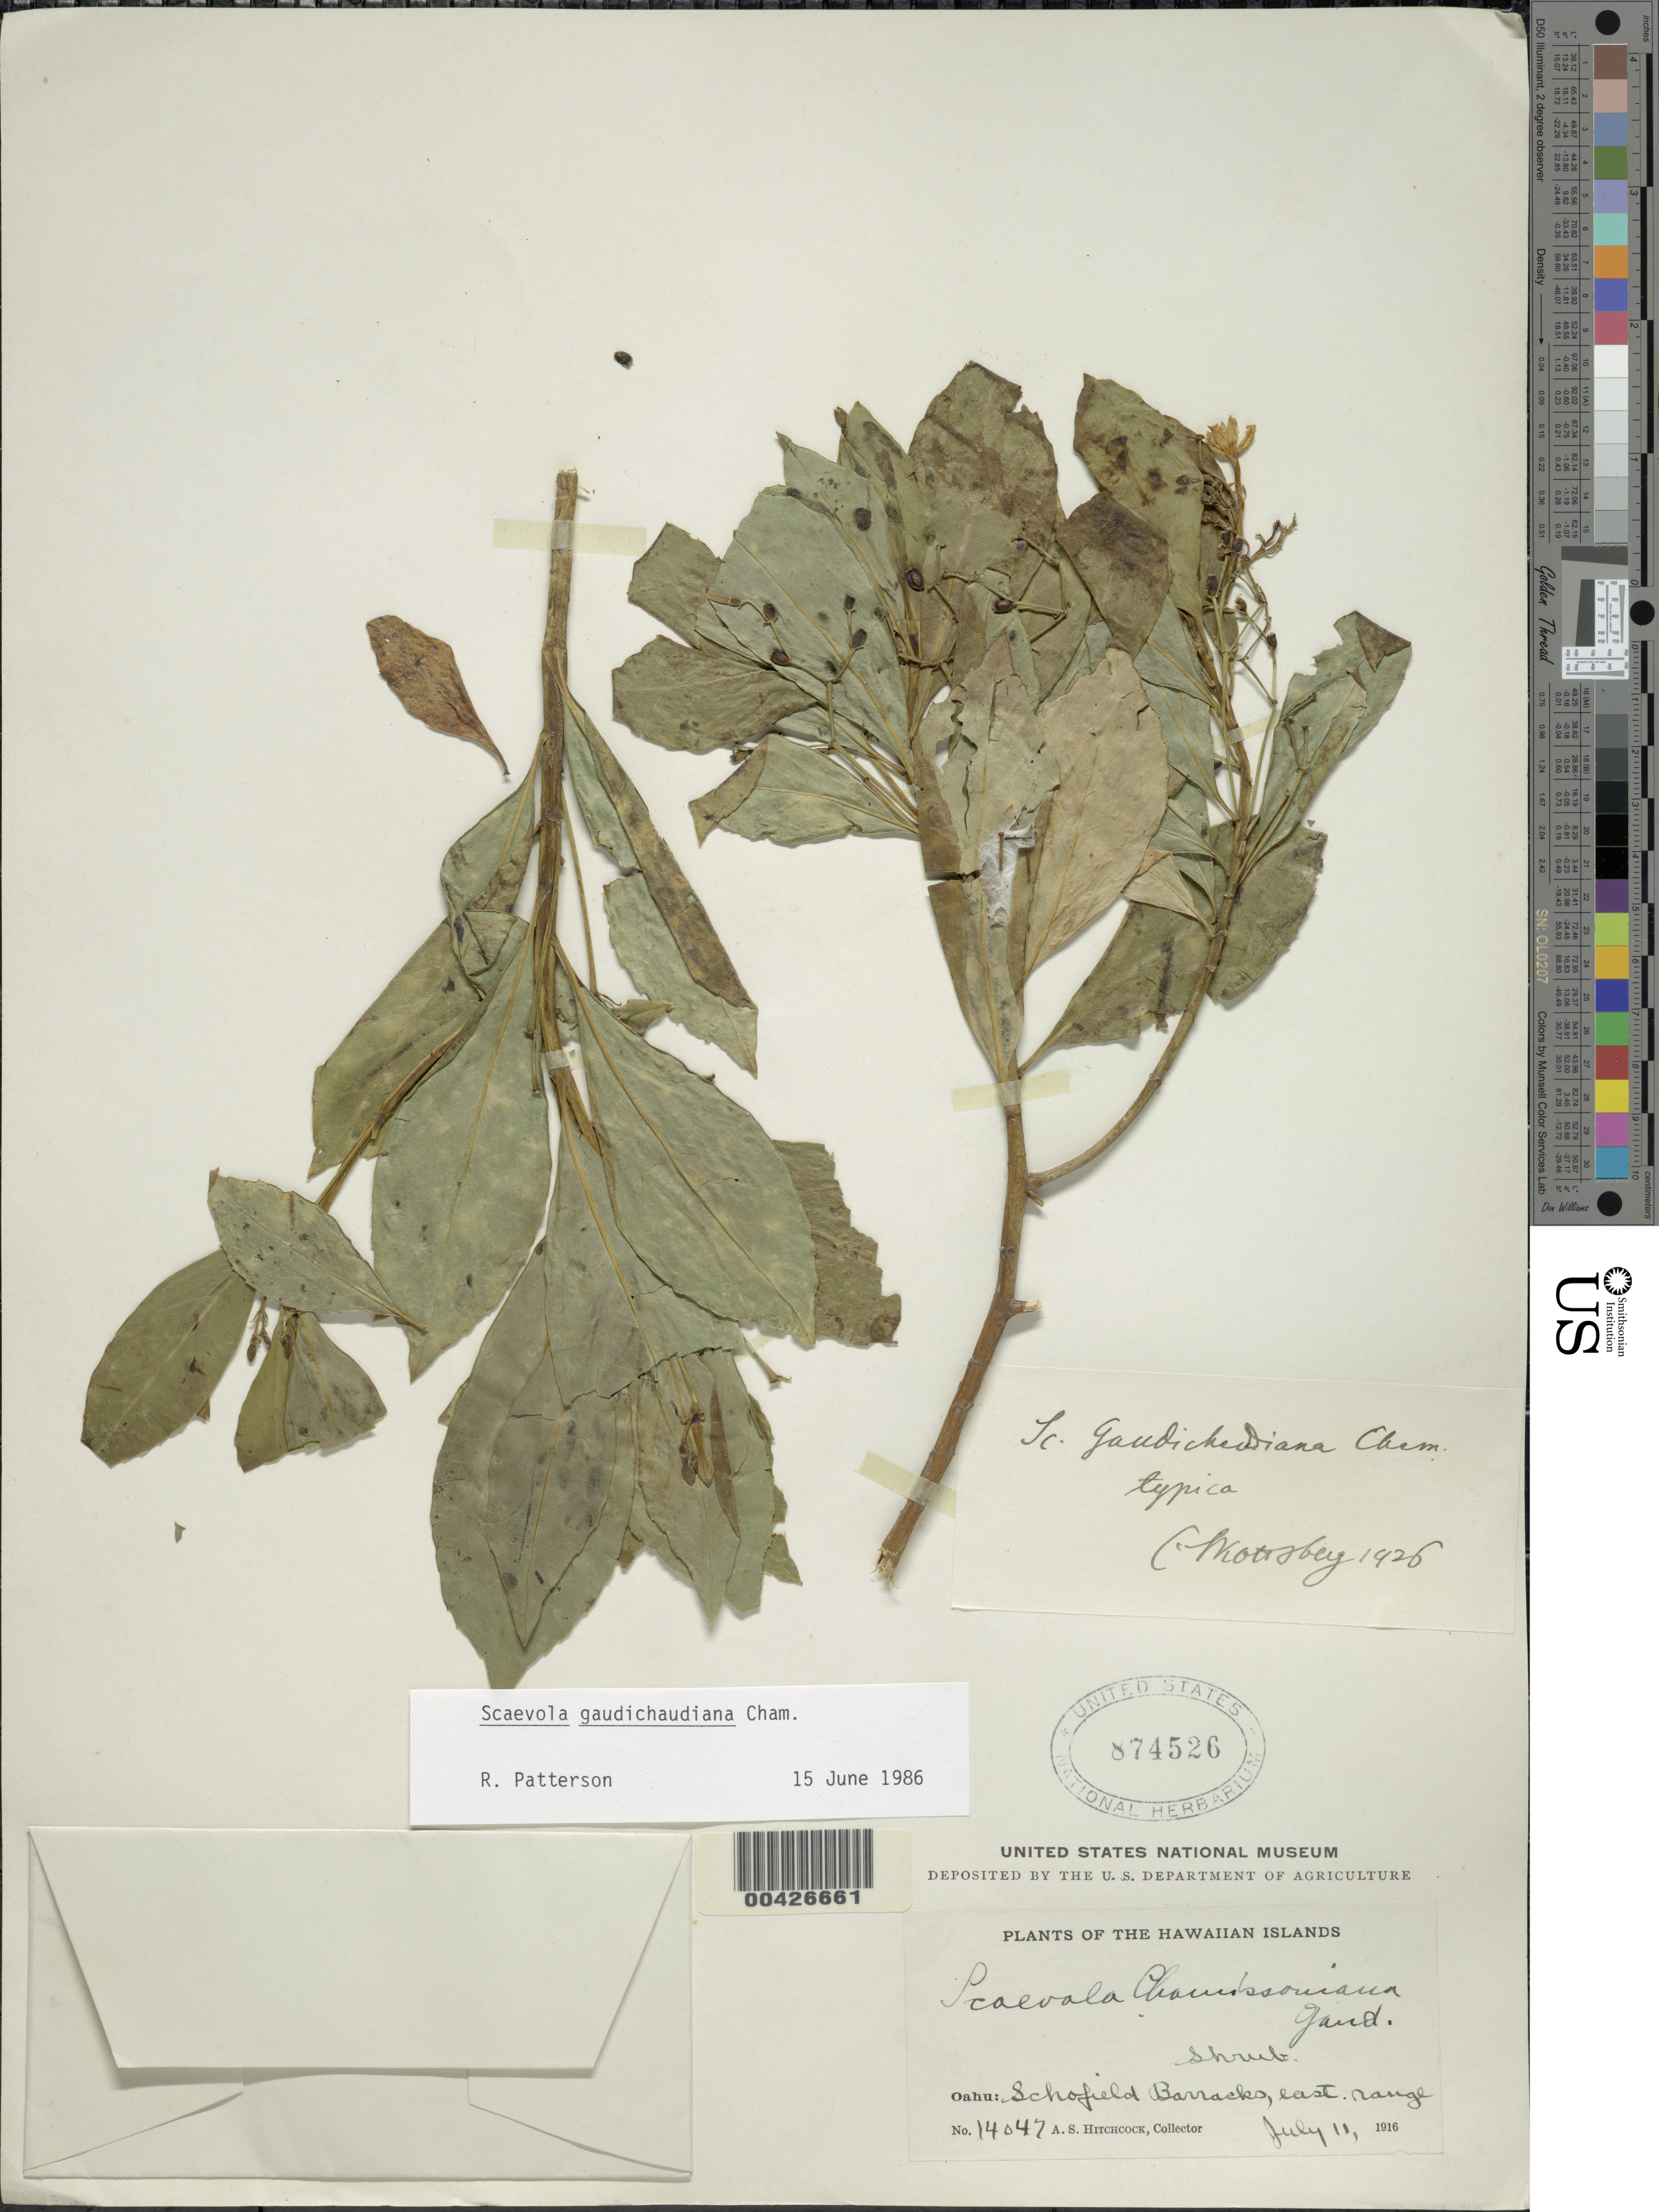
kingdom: Plantae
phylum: Tracheophyta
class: Magnoliopsida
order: Asterales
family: Goodeniaceae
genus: Scaevola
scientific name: Scaevola gaudichaudiana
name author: Cham.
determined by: Patterson, R.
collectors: A. S. Hitchcock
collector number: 14047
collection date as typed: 11 Jul 1916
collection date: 1916-07-11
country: United States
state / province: Hawaii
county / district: Honolulu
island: Oahu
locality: Oahu: Schofield Barracks, east. range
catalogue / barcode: US 874526